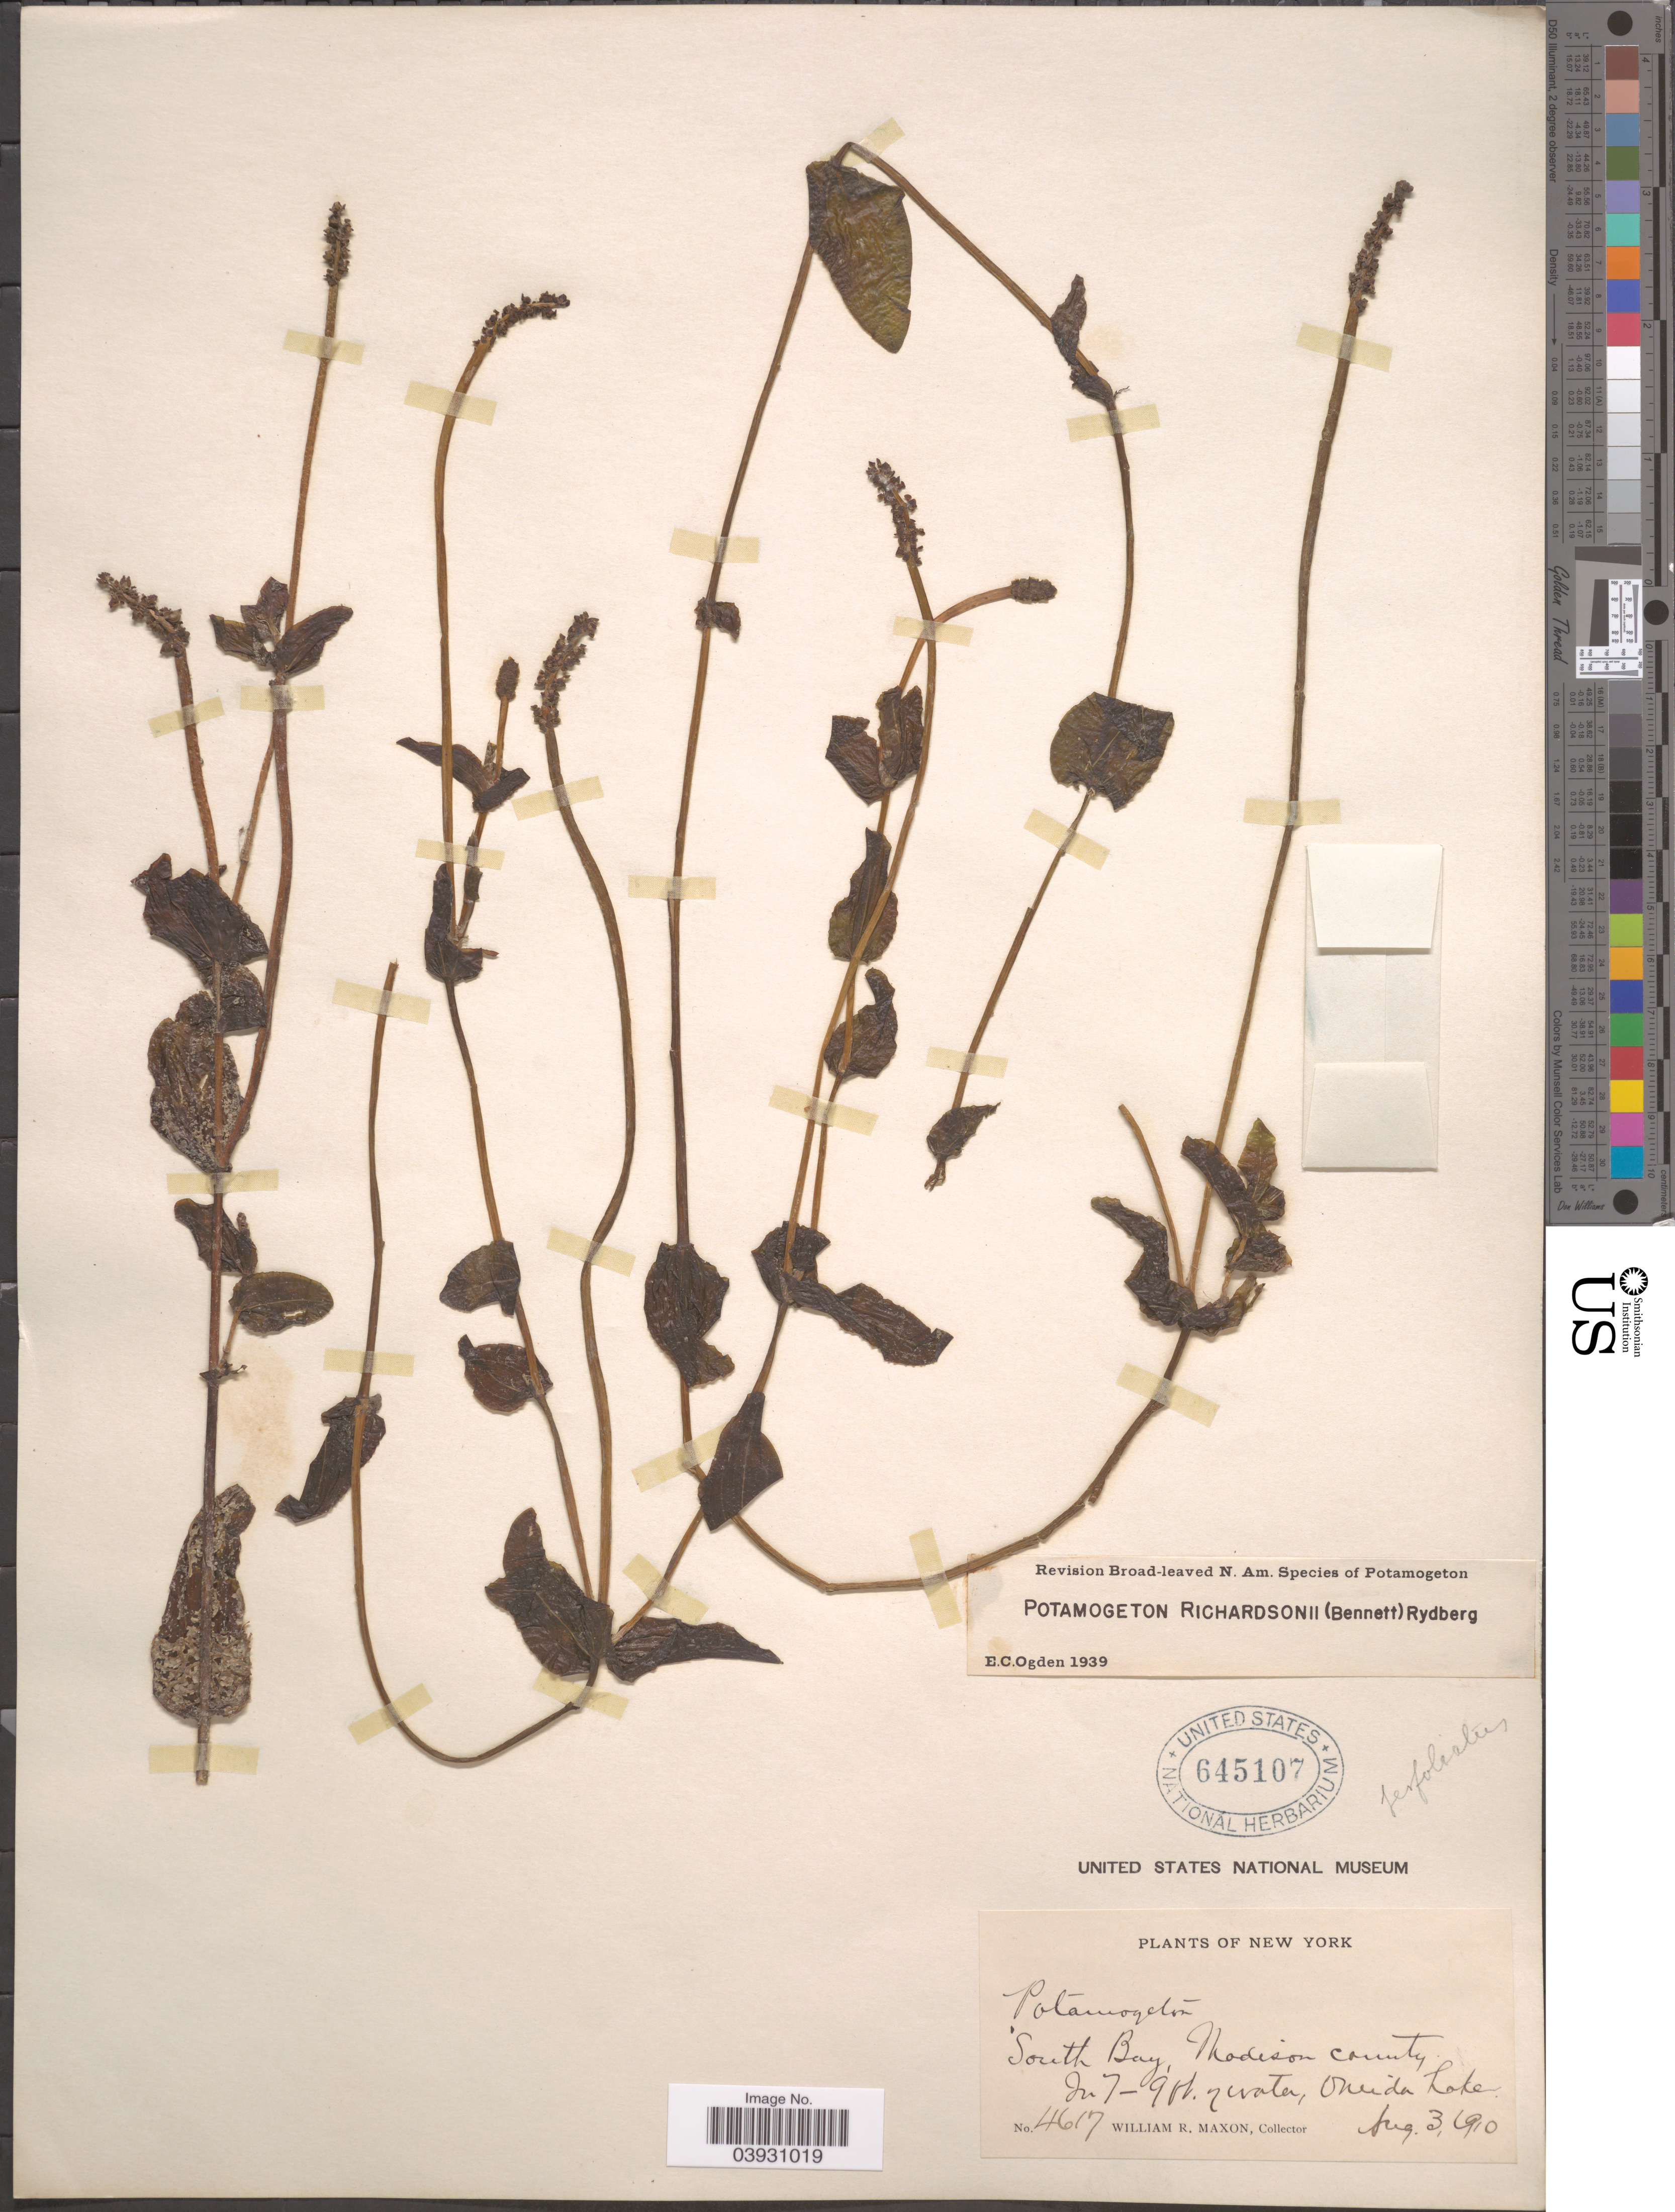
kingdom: Plantae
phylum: Tracheophyta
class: Liliopsida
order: Alismatales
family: Potamogetonaceae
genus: Potamogeton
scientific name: Potamogeton richardsonii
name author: (A.W. Benn.) Rydb.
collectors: W. R. Maxon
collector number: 4617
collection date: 1910-08-03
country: United States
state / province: New York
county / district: Oneida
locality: South Bay, Madison County. Oneida Lake.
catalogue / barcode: US 645107